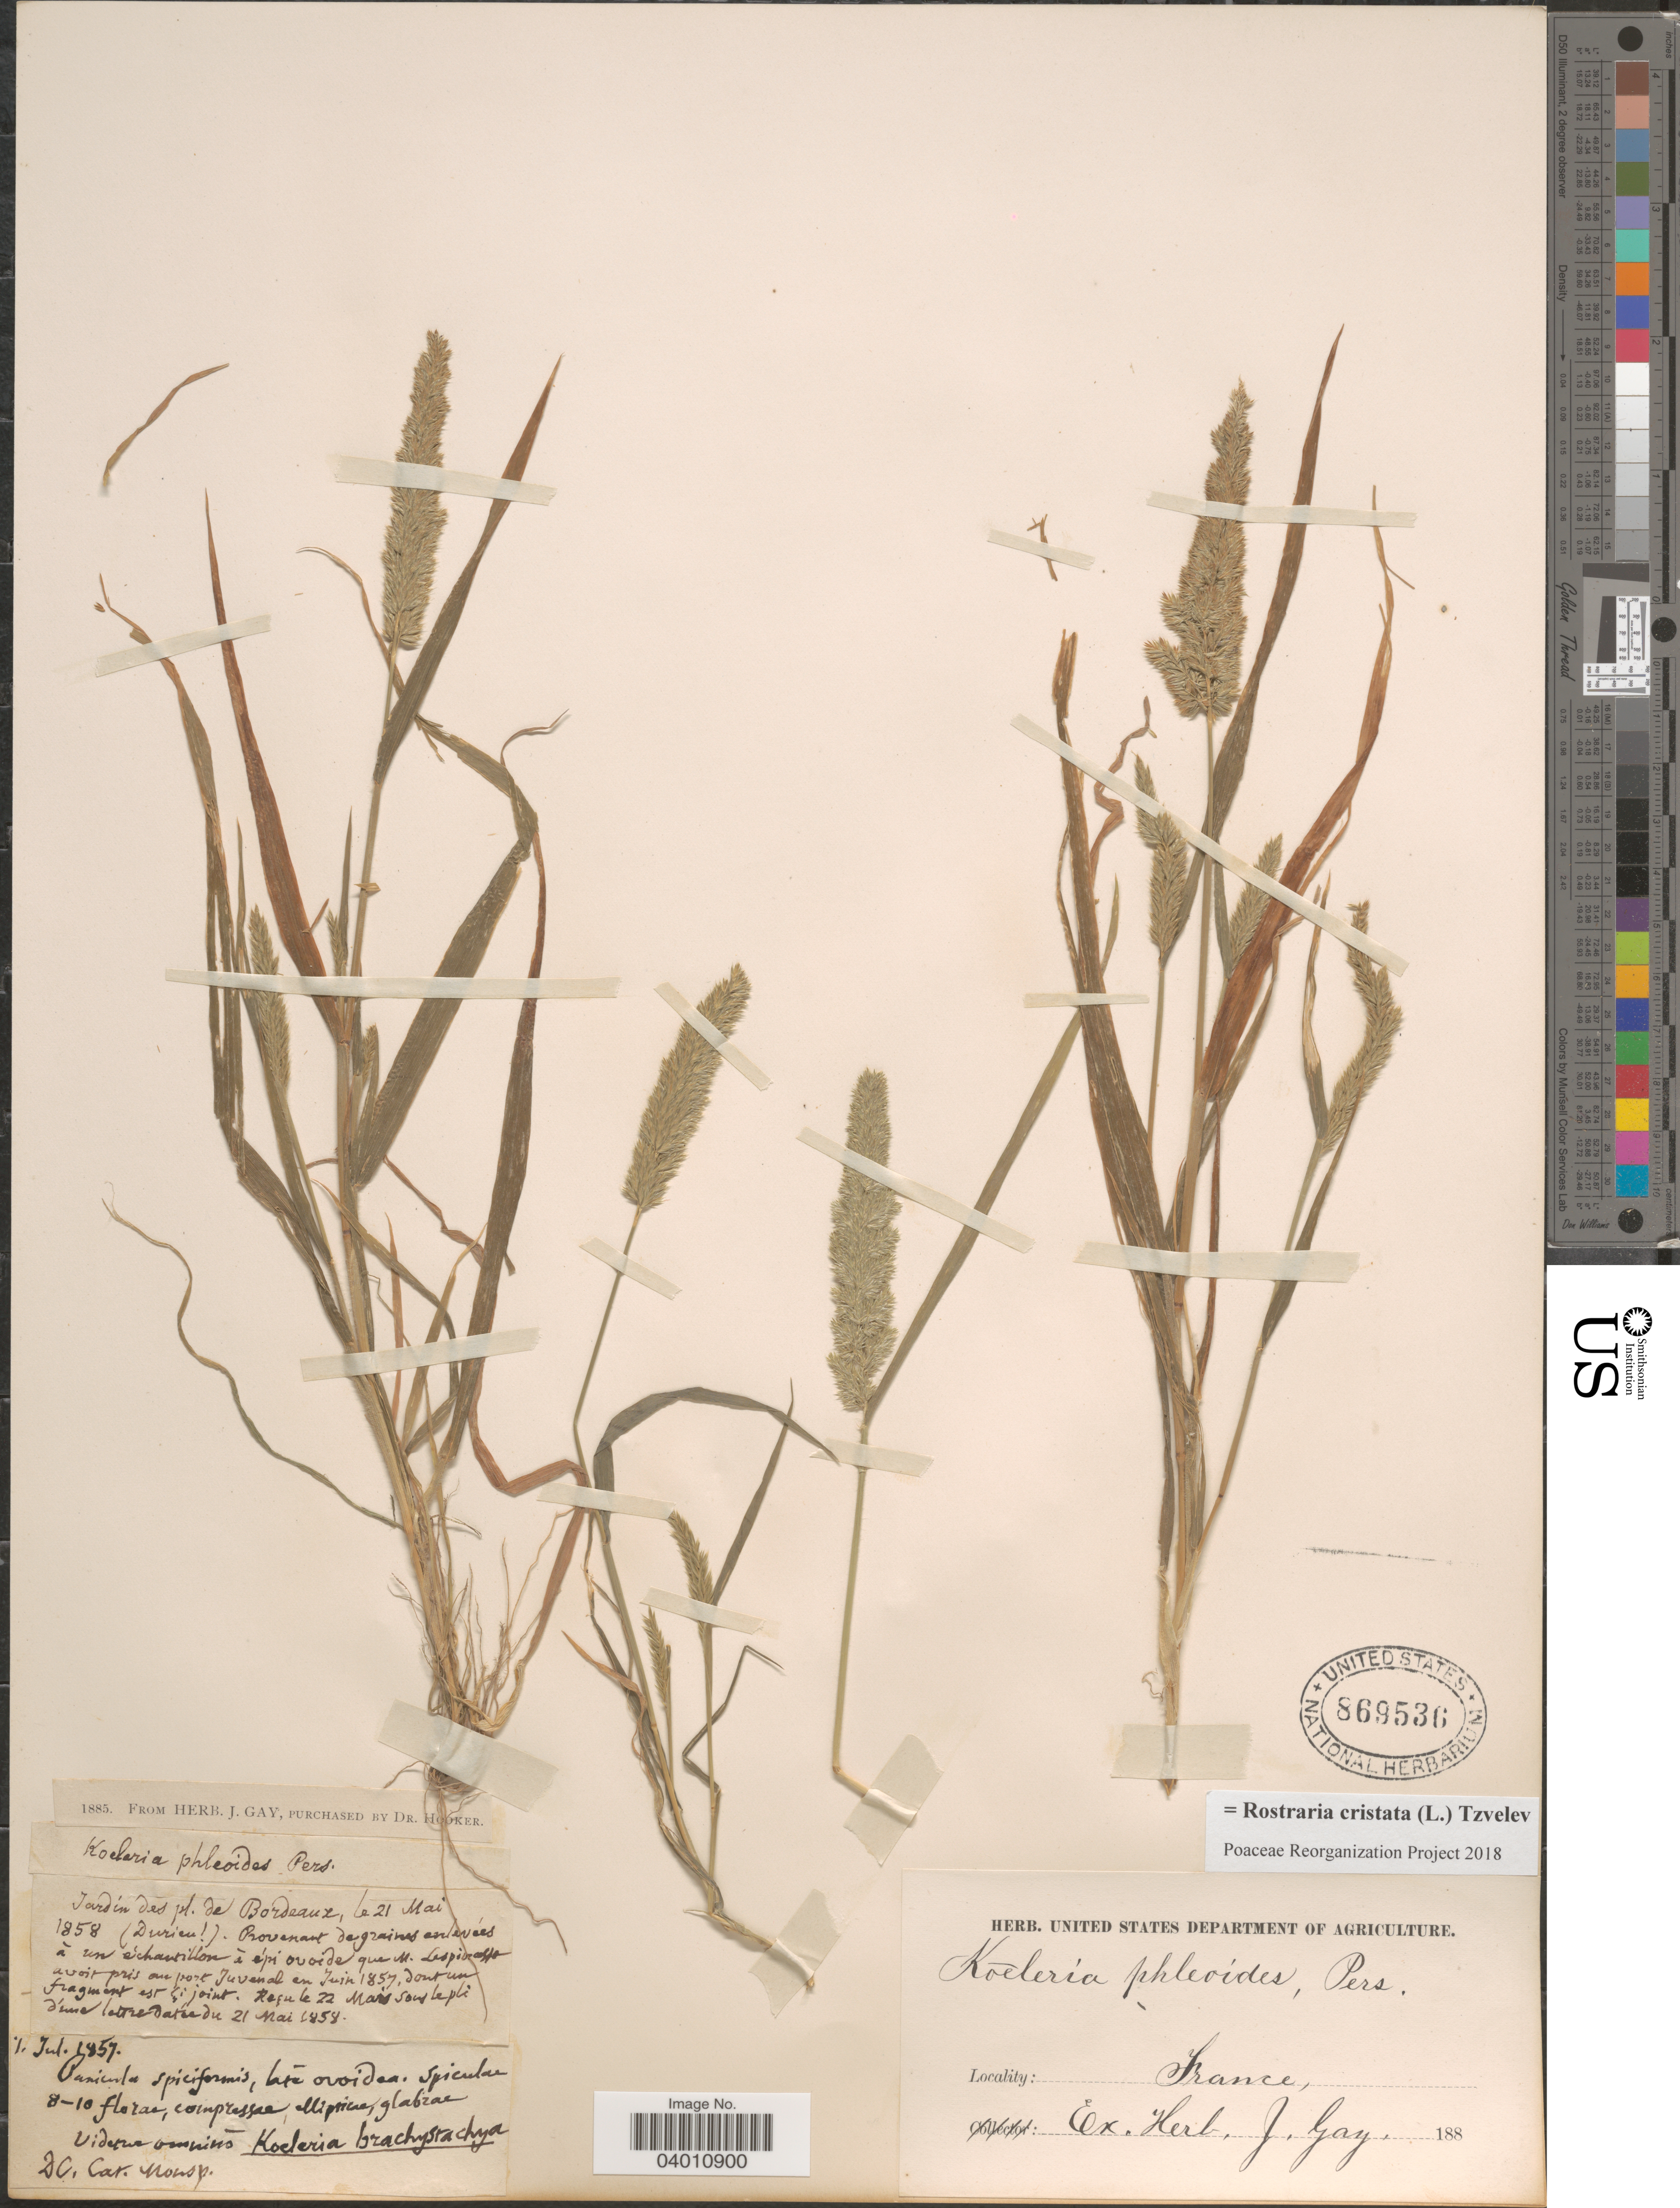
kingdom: Plantae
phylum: Tracheophyta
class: Liliopsida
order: Poales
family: Poaceae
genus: Rostraria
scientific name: Rostraria cristata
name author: (L.) Tzvelev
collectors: ex herb. J. Gay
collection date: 1858-05-21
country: France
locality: Jardin des pl. de Bordeaux.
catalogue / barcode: US 869536